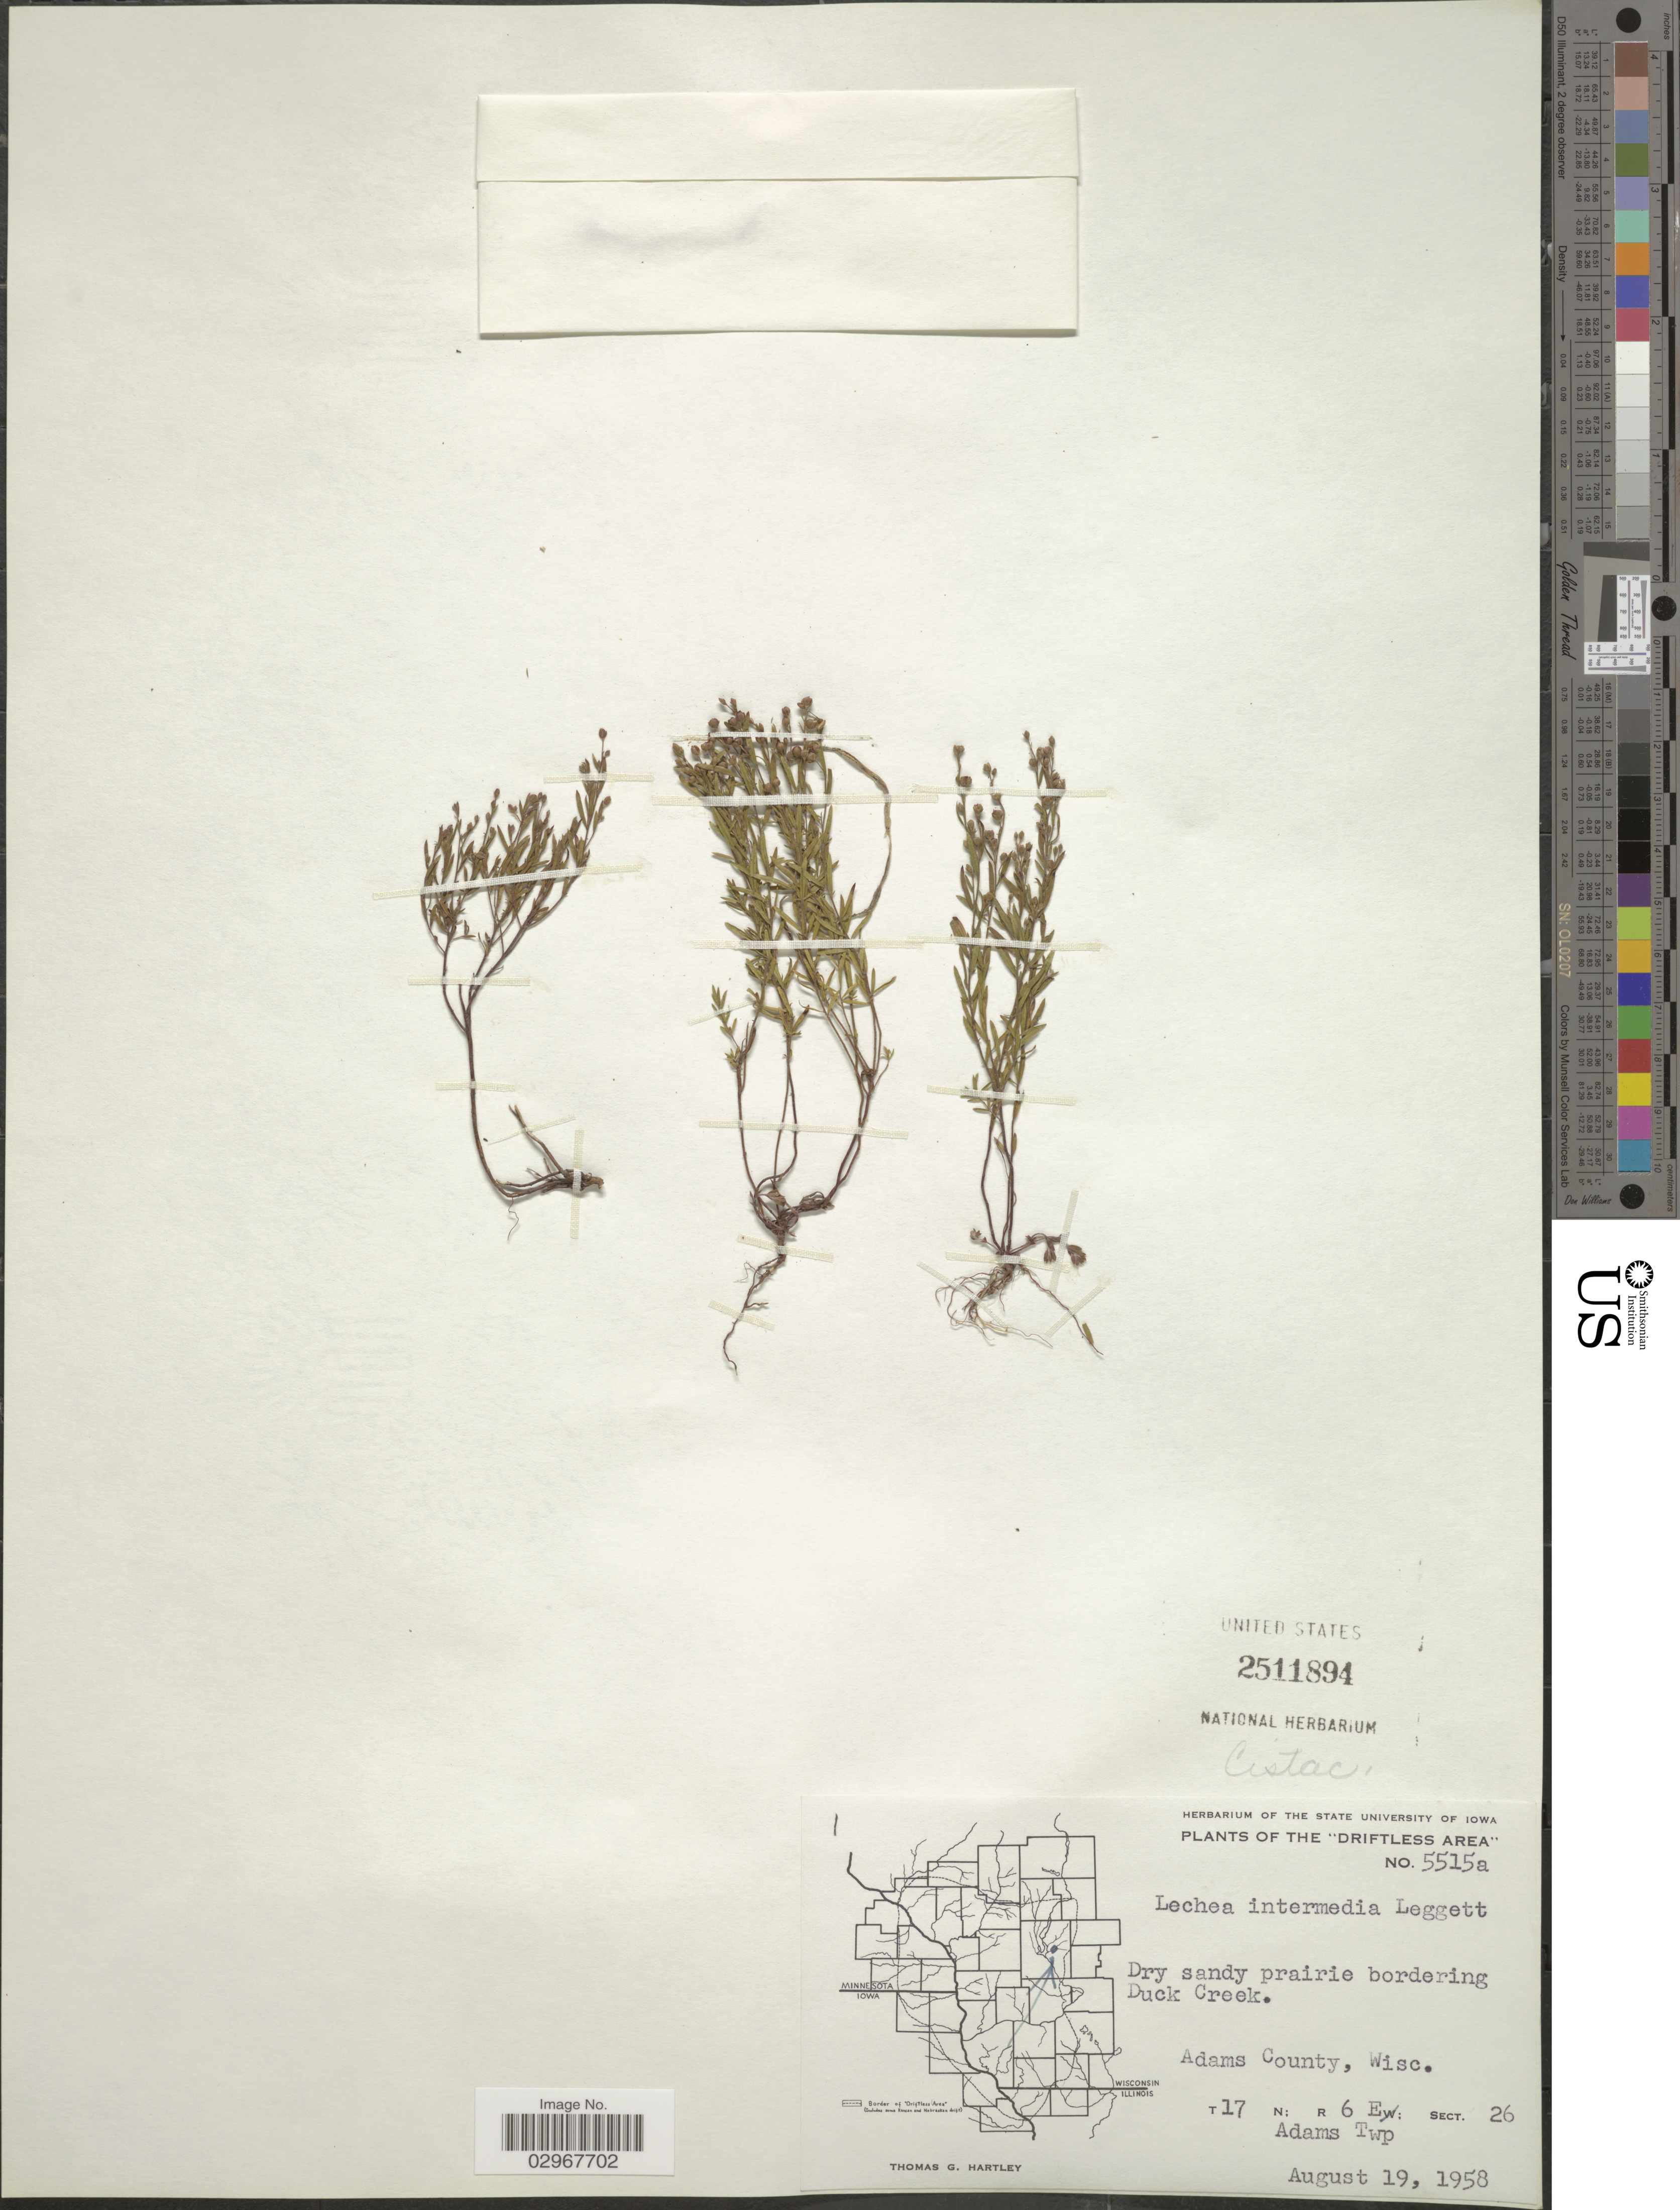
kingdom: Plantae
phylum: Tracheophyta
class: Magnoliopsida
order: Malvales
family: Cistaceae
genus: Lechea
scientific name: Lechea intermedia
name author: Legg. ex Britton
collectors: T. G. Hartley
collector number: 5515a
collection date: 1958-08-19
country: United States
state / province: Wisconsin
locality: The "Driftless Area". Dry sandy prairie bordering Duck Creek. Adams County, Wisc. T17N; R6E; Sect. 26. Adams Twp.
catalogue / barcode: US 2511894